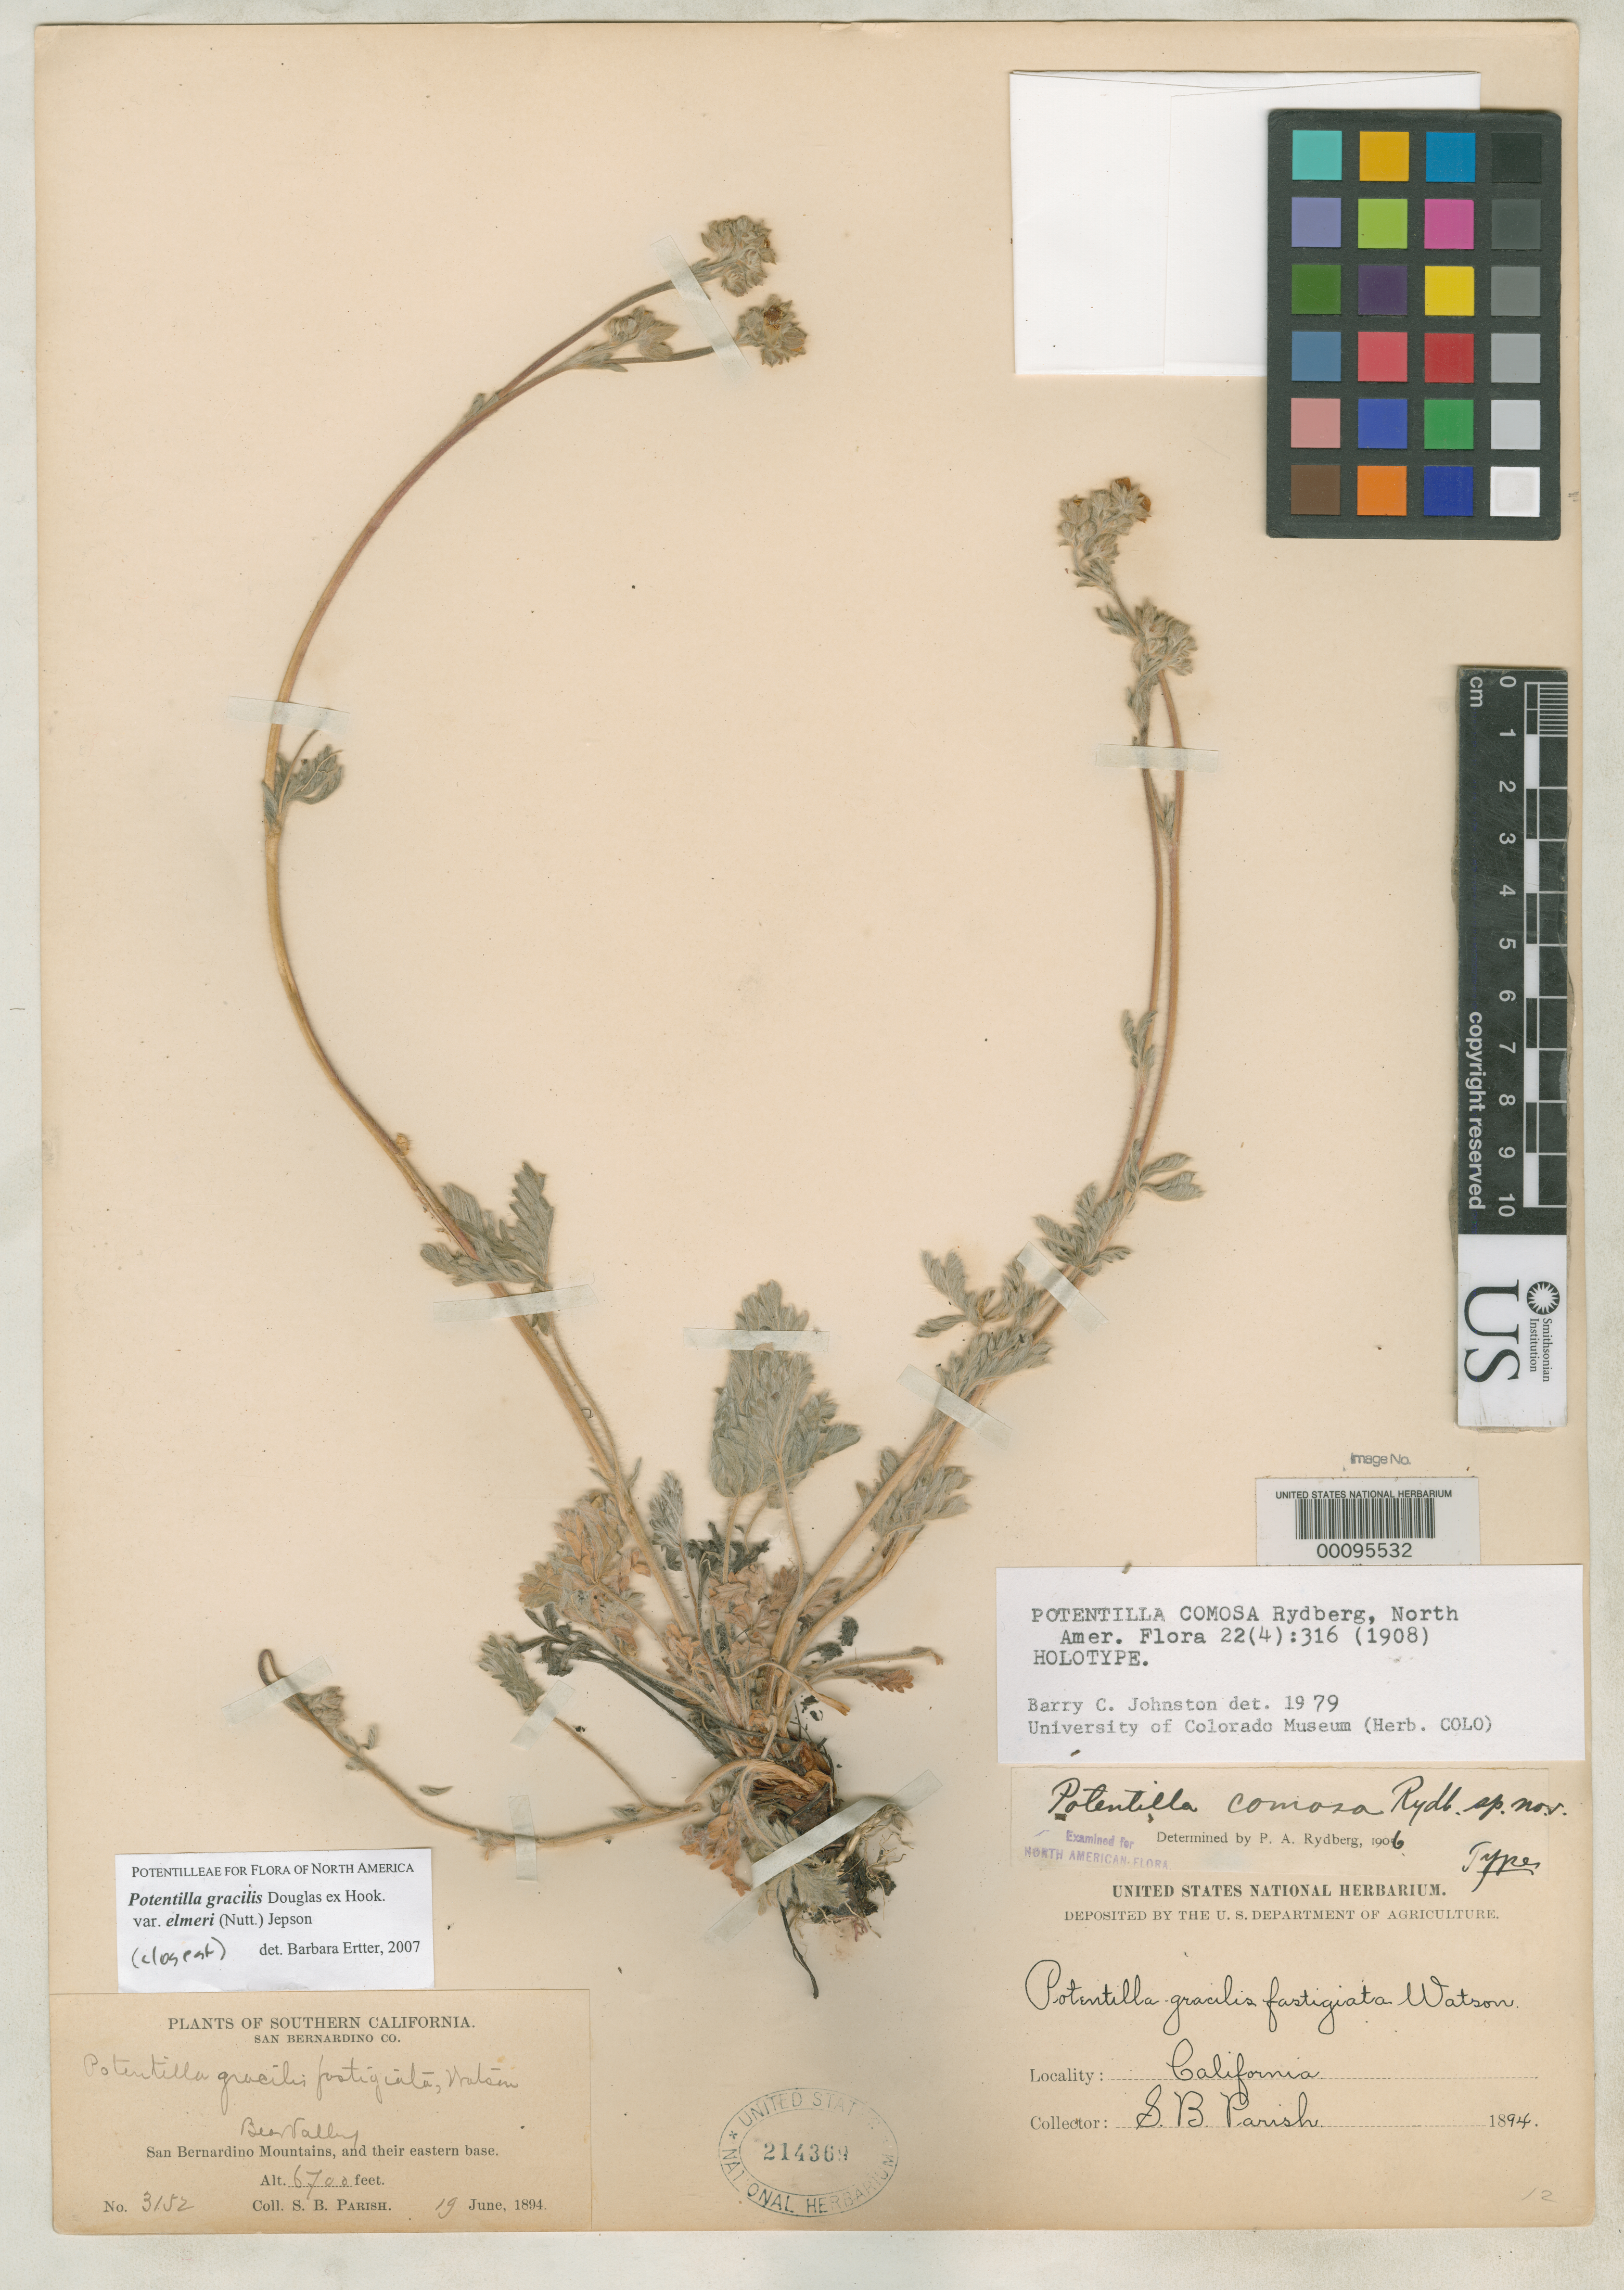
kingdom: Plantae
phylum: Tracheophyta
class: Magnoliopsida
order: Rosales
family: Rosaceae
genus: Potentilla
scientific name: Potentilla comosa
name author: Rydb.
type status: Holotype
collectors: S. B. Parish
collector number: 3152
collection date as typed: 19 Jun 1894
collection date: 1894-06-19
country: United States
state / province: California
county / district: San Bernardino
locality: San Bernardino Mountains & their eastern base, Bear Valley.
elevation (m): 2042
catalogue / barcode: US 214369